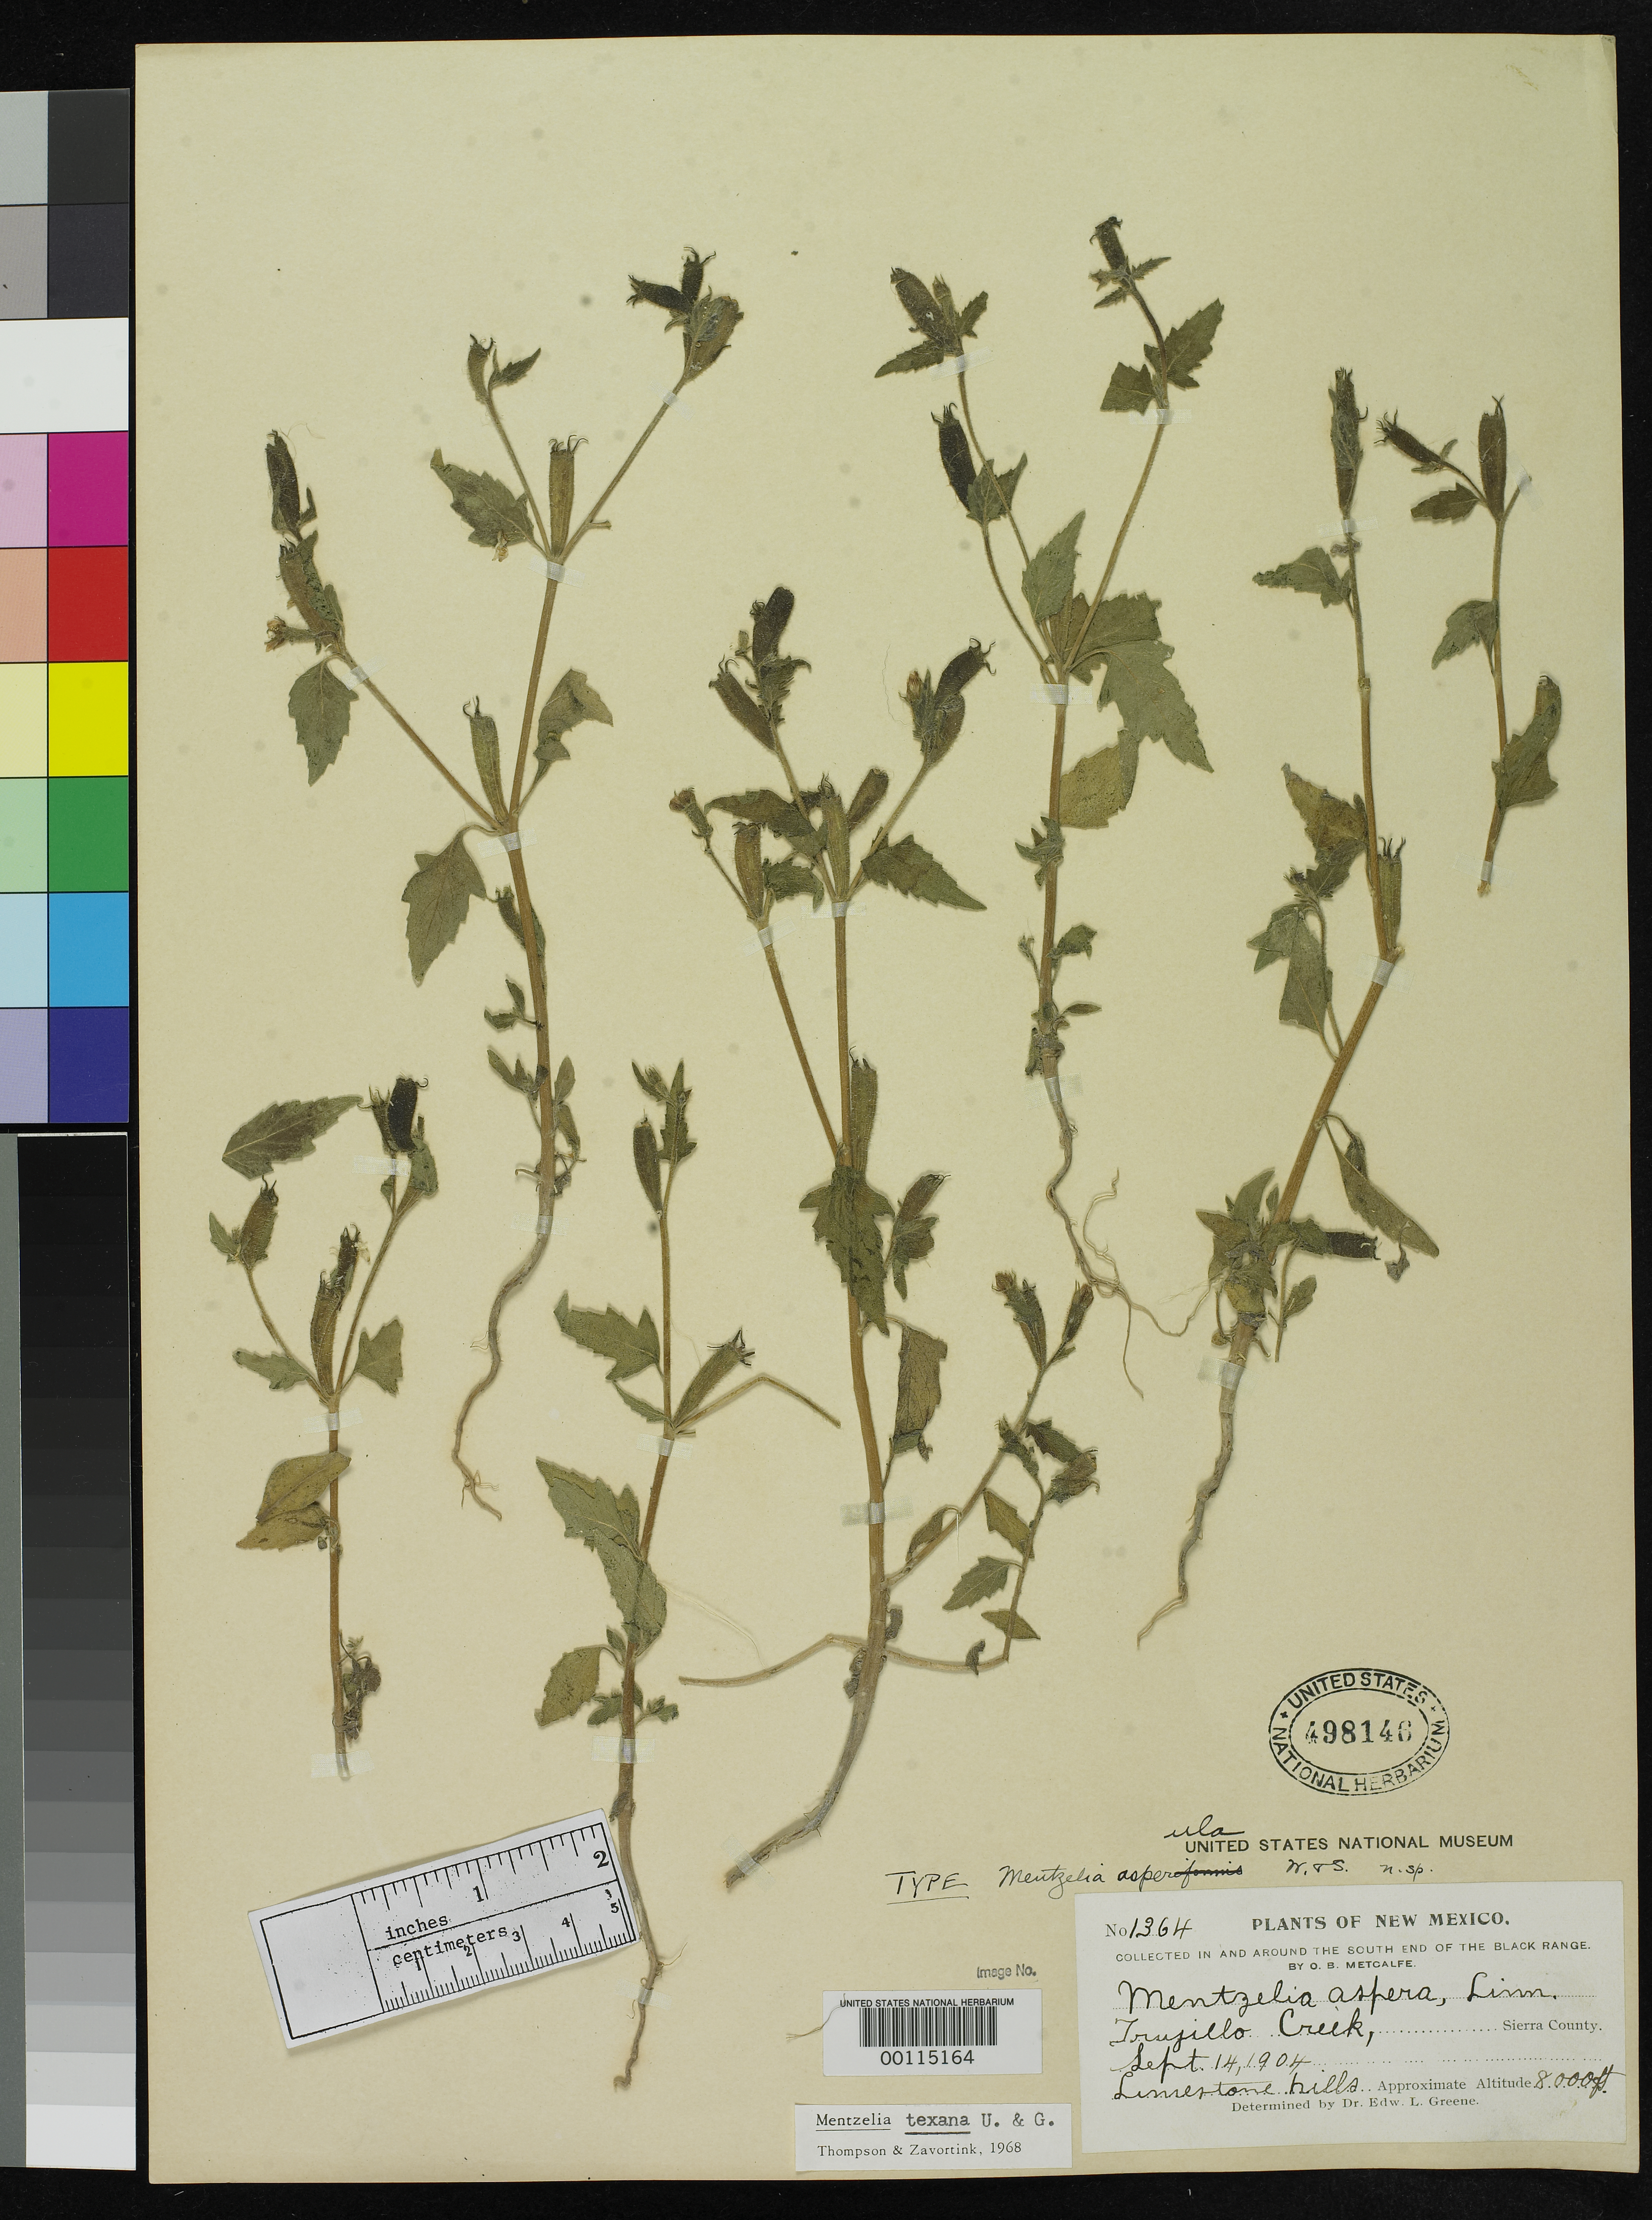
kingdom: Plantae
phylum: Tracheophyta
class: Magnoliopsida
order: Cornales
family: Loasaceae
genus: Mentzelia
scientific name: Mentzelia asperula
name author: Wooton & Standl.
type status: Holotype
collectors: O. B. Metcalfe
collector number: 1364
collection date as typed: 14 Sep 1904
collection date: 1904-09-14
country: United States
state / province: New Mexico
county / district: Sierra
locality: Trujillo Creek.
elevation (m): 2400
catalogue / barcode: US 498146